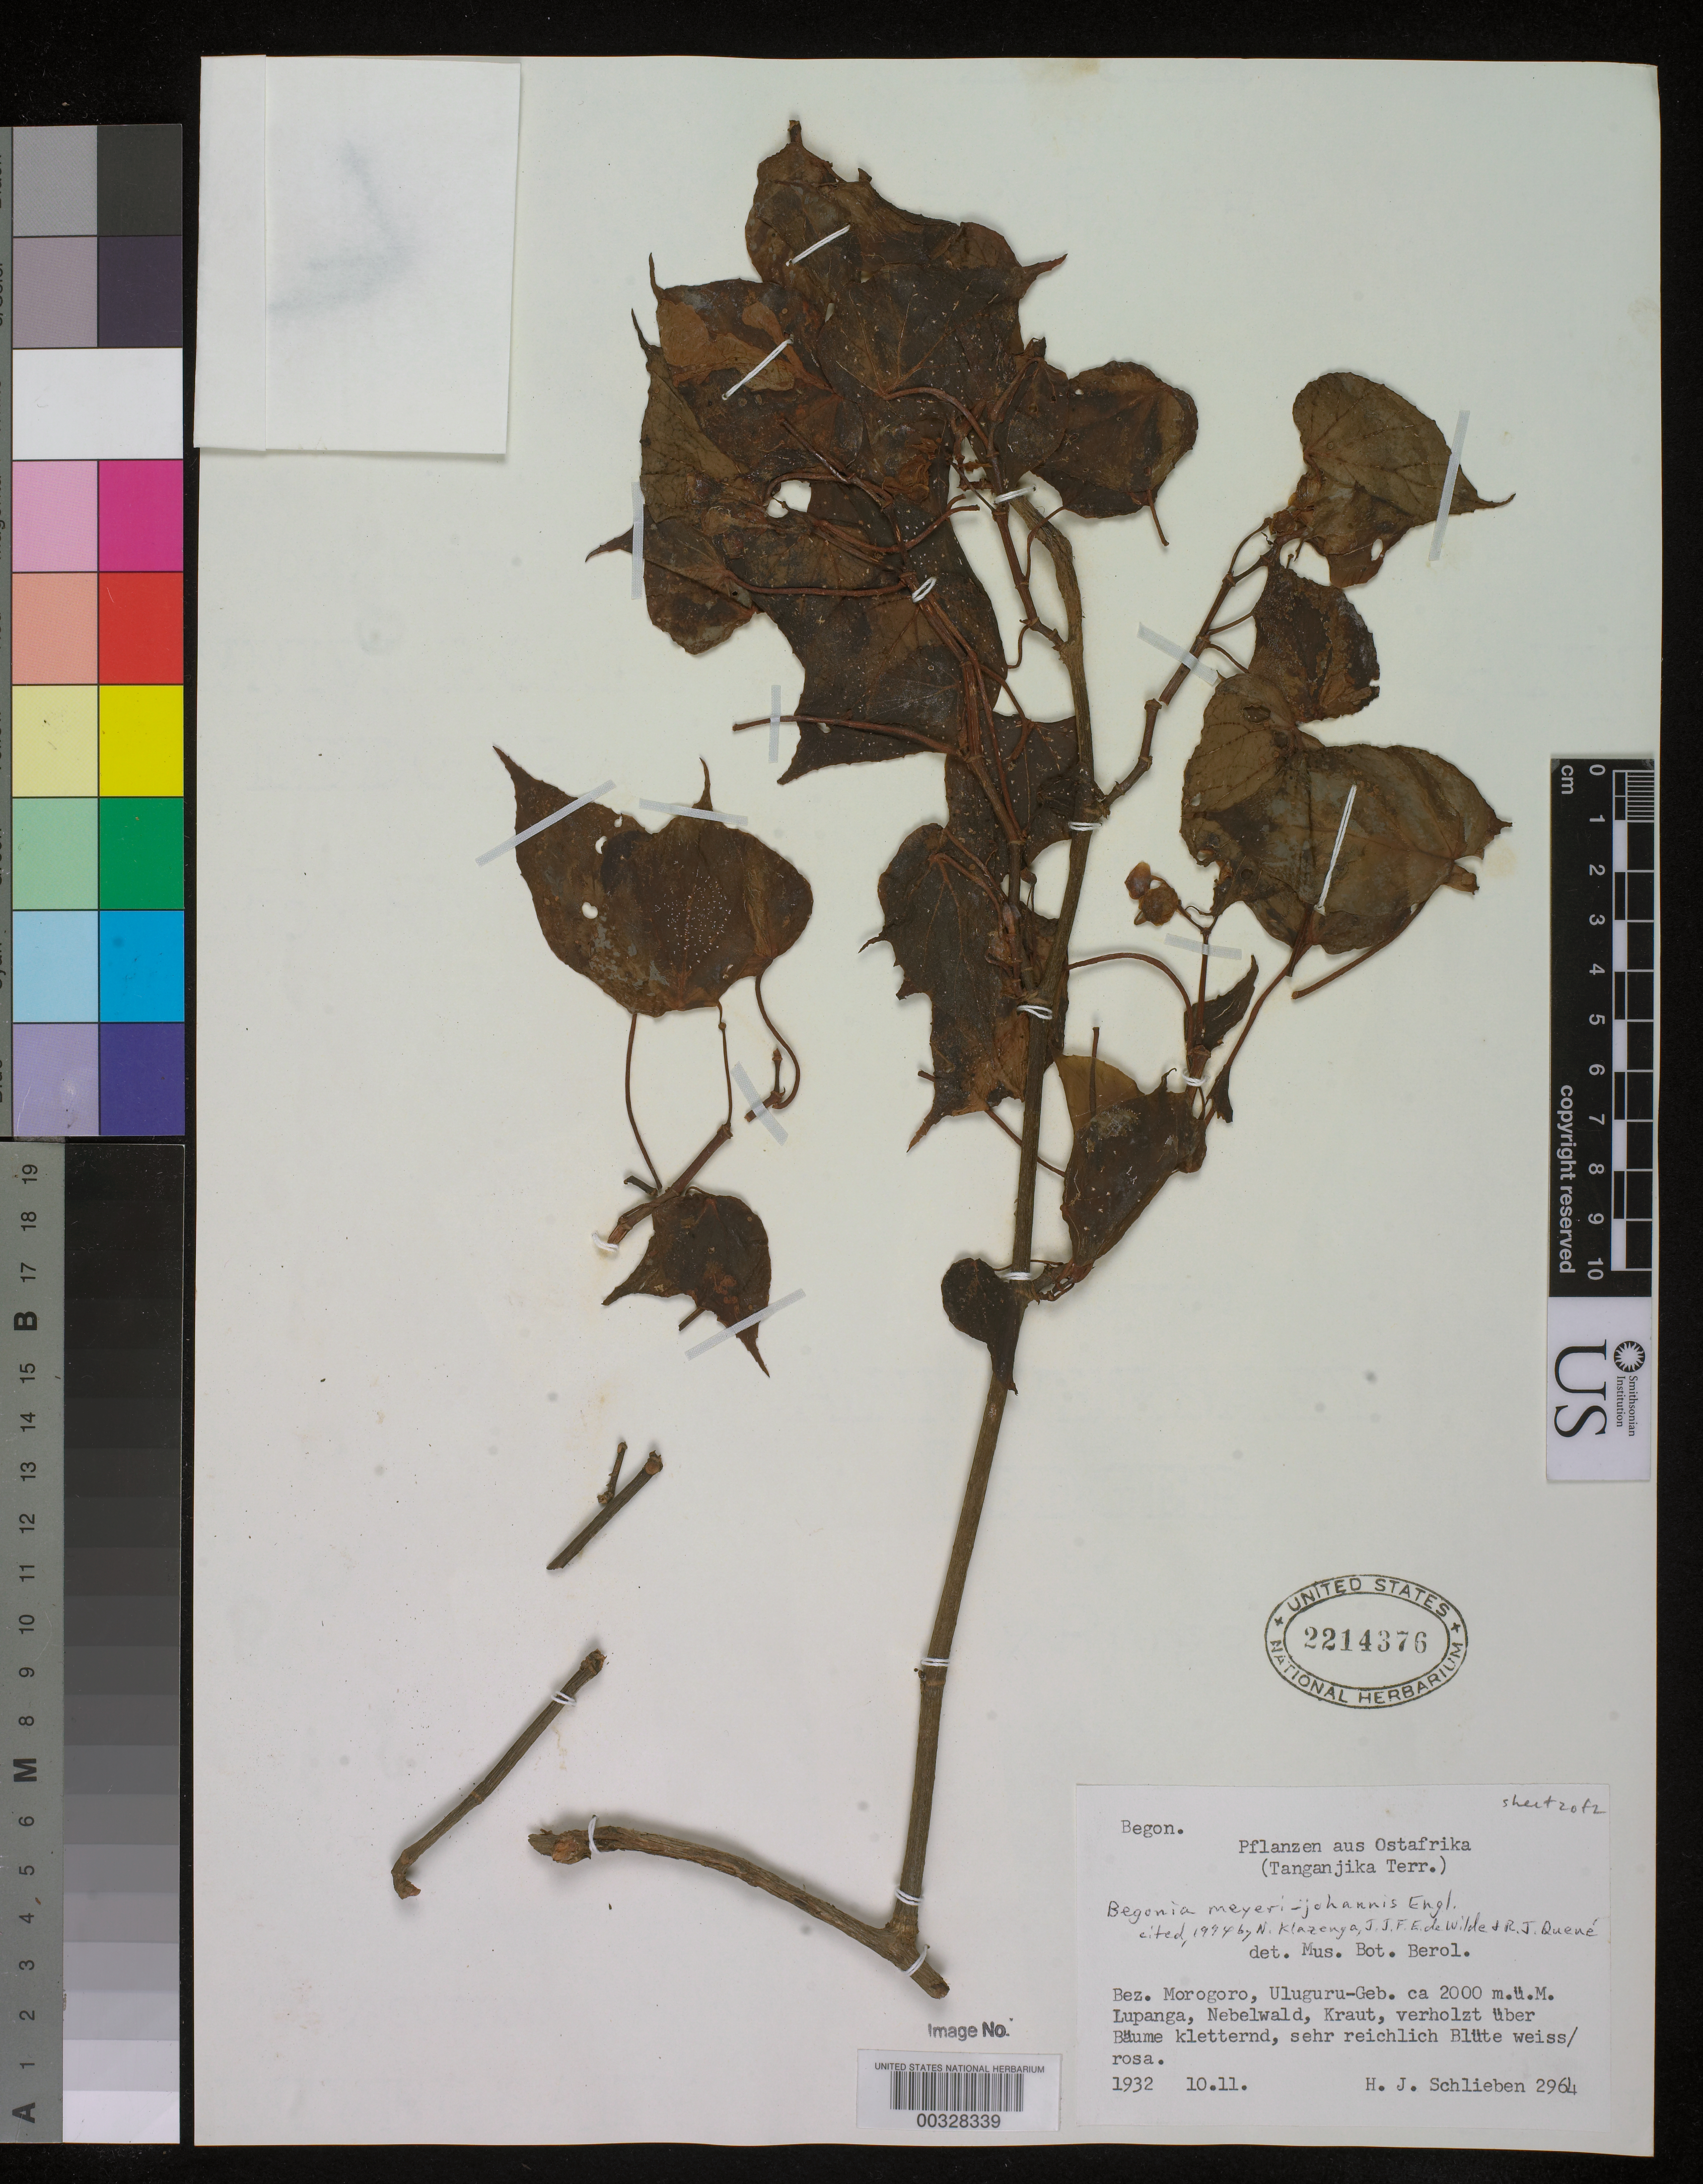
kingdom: Plantae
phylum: Tracheophyta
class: Magnoliopsida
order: Cucurbitales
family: Begoniaceae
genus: Begonia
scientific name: Begonia sp.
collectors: H. J. Schlieben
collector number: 2964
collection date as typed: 10 Nov 1932 or 11 Oct 1932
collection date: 1932-10-11 or 1932-11-10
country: Tanzania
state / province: Morogoro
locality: Uluguru gebirge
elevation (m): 2000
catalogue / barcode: US 2214376